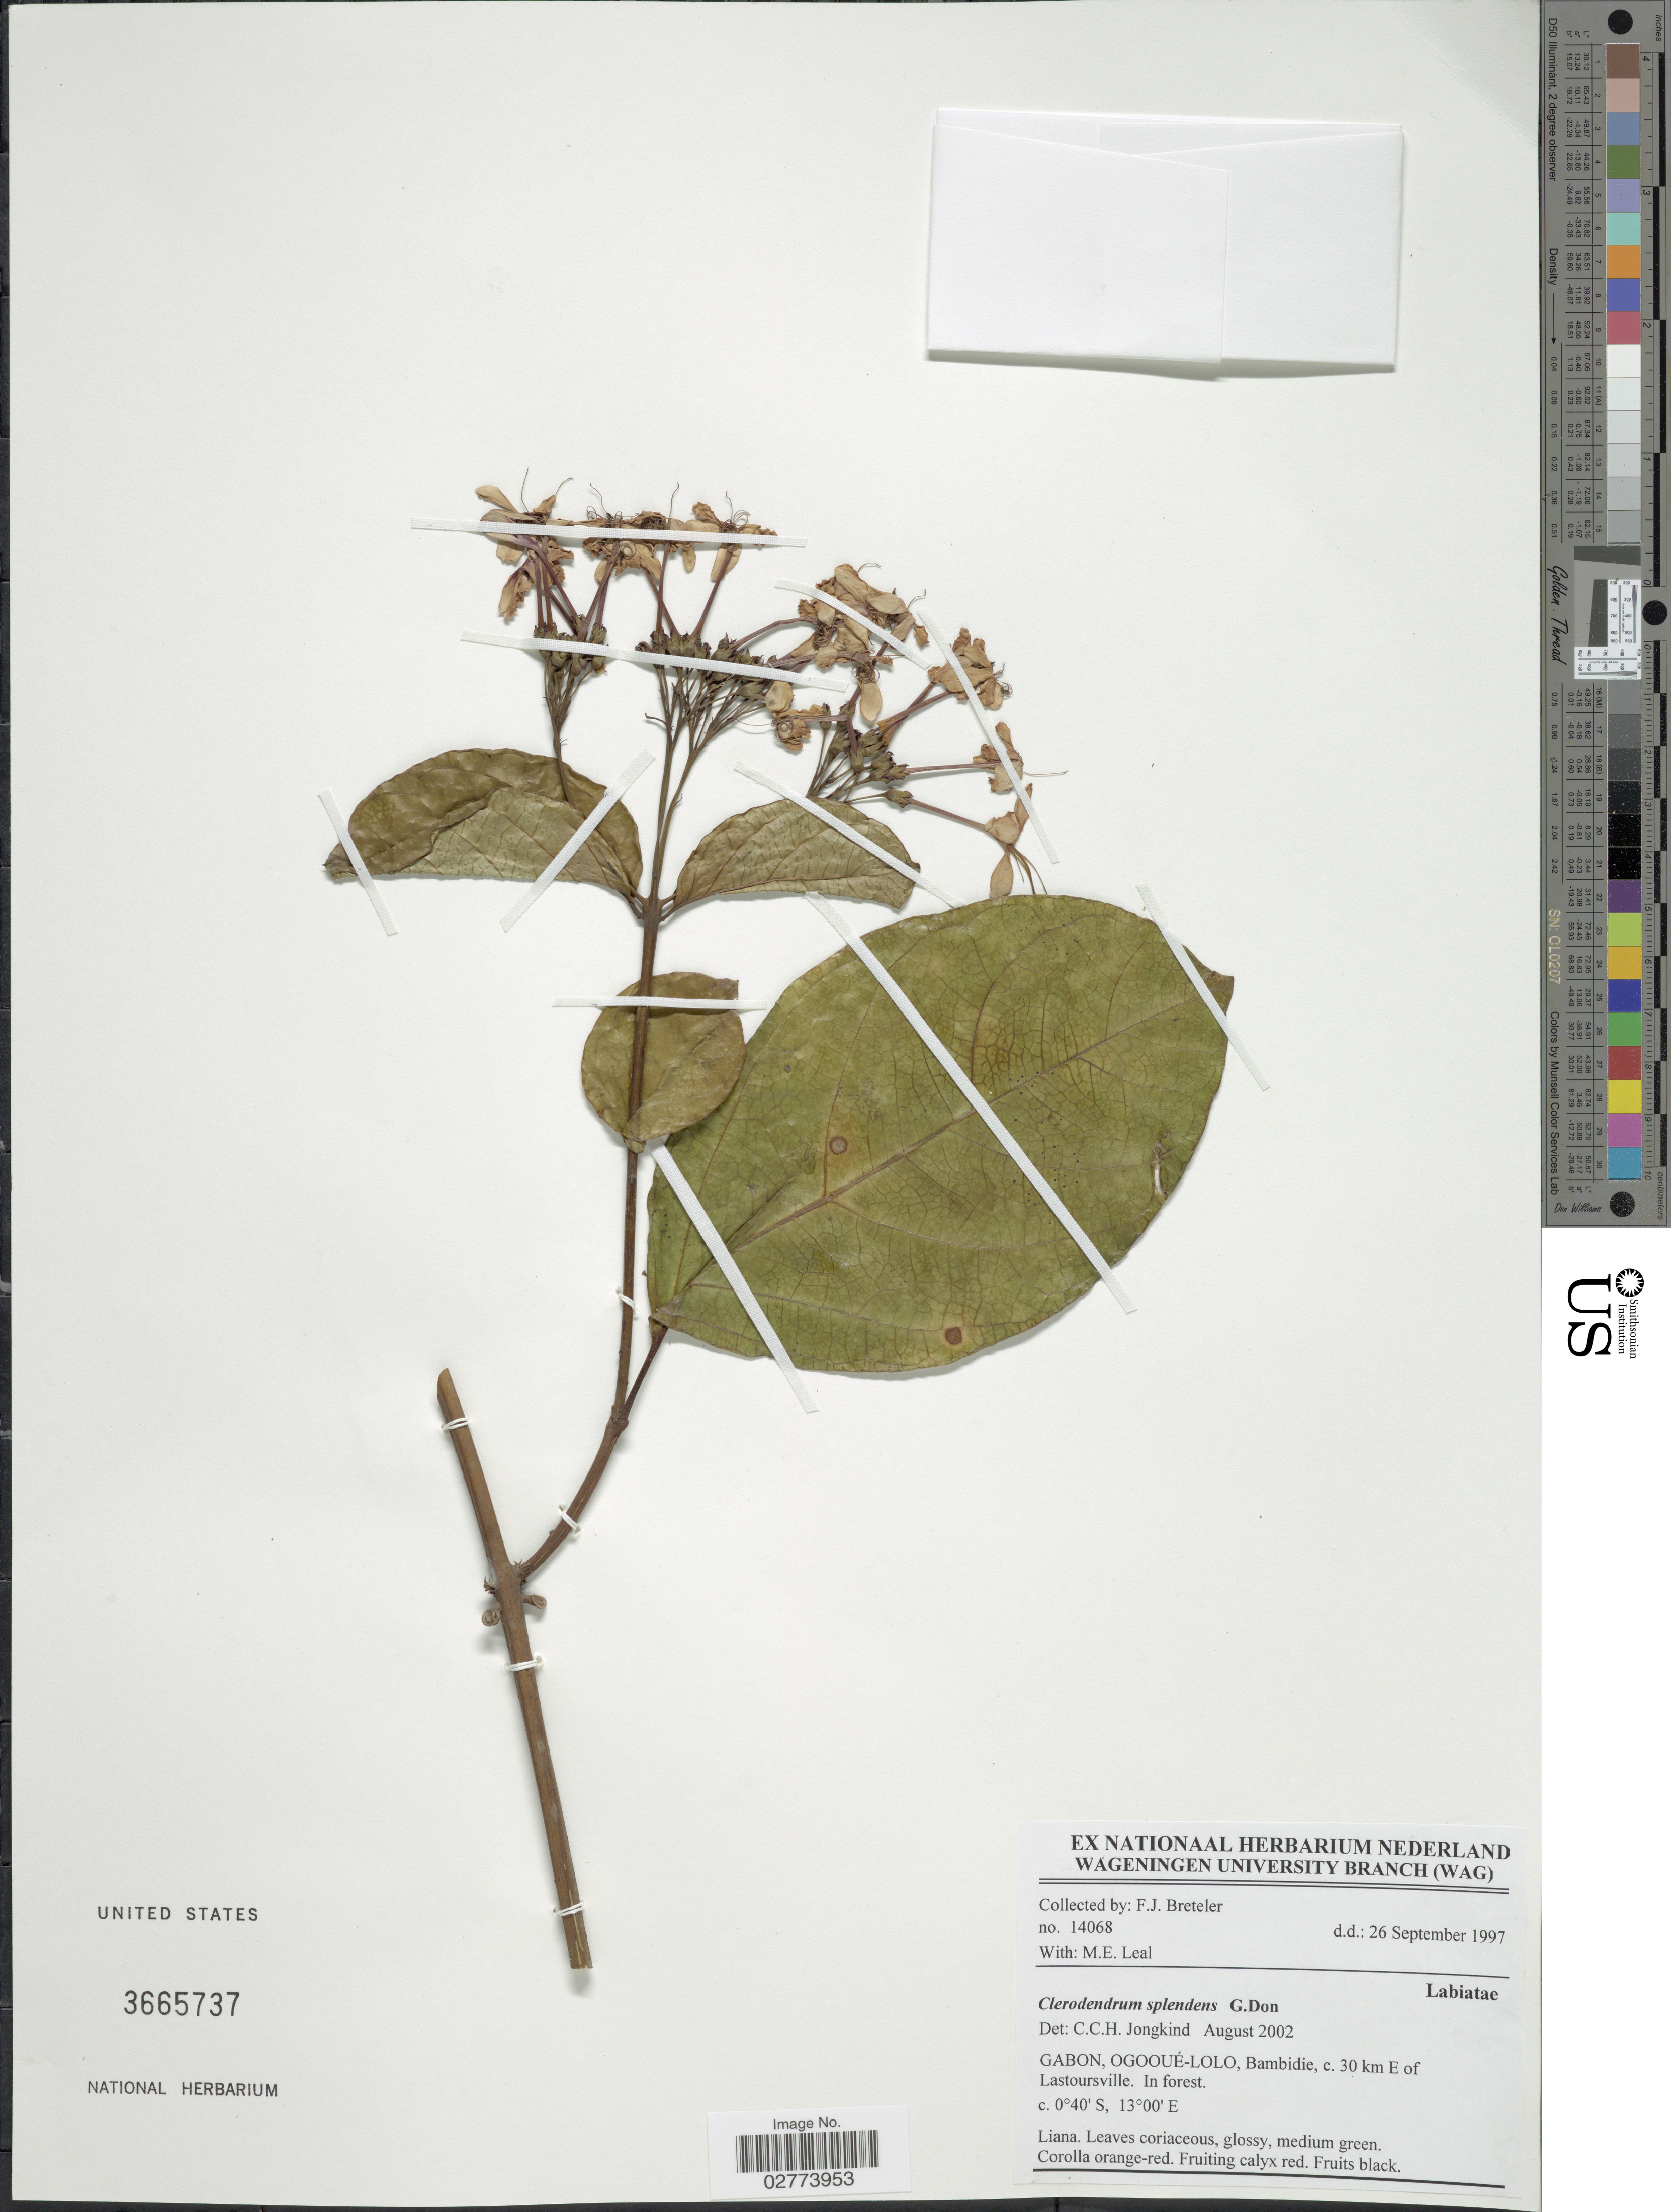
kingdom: Plantae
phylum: Tracheophyta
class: Magnoliopsida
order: Lamiales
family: Lamiaceae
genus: Clerodendrum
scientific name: Clerodendrum splendens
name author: G. Don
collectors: F. J. Breteler & M. E. Leal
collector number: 14068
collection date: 1997-09-26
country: Gabon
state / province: Ogooue-Lolo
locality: Bambidie, c. 30 km E of Lastoursville.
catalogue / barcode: US 3665737